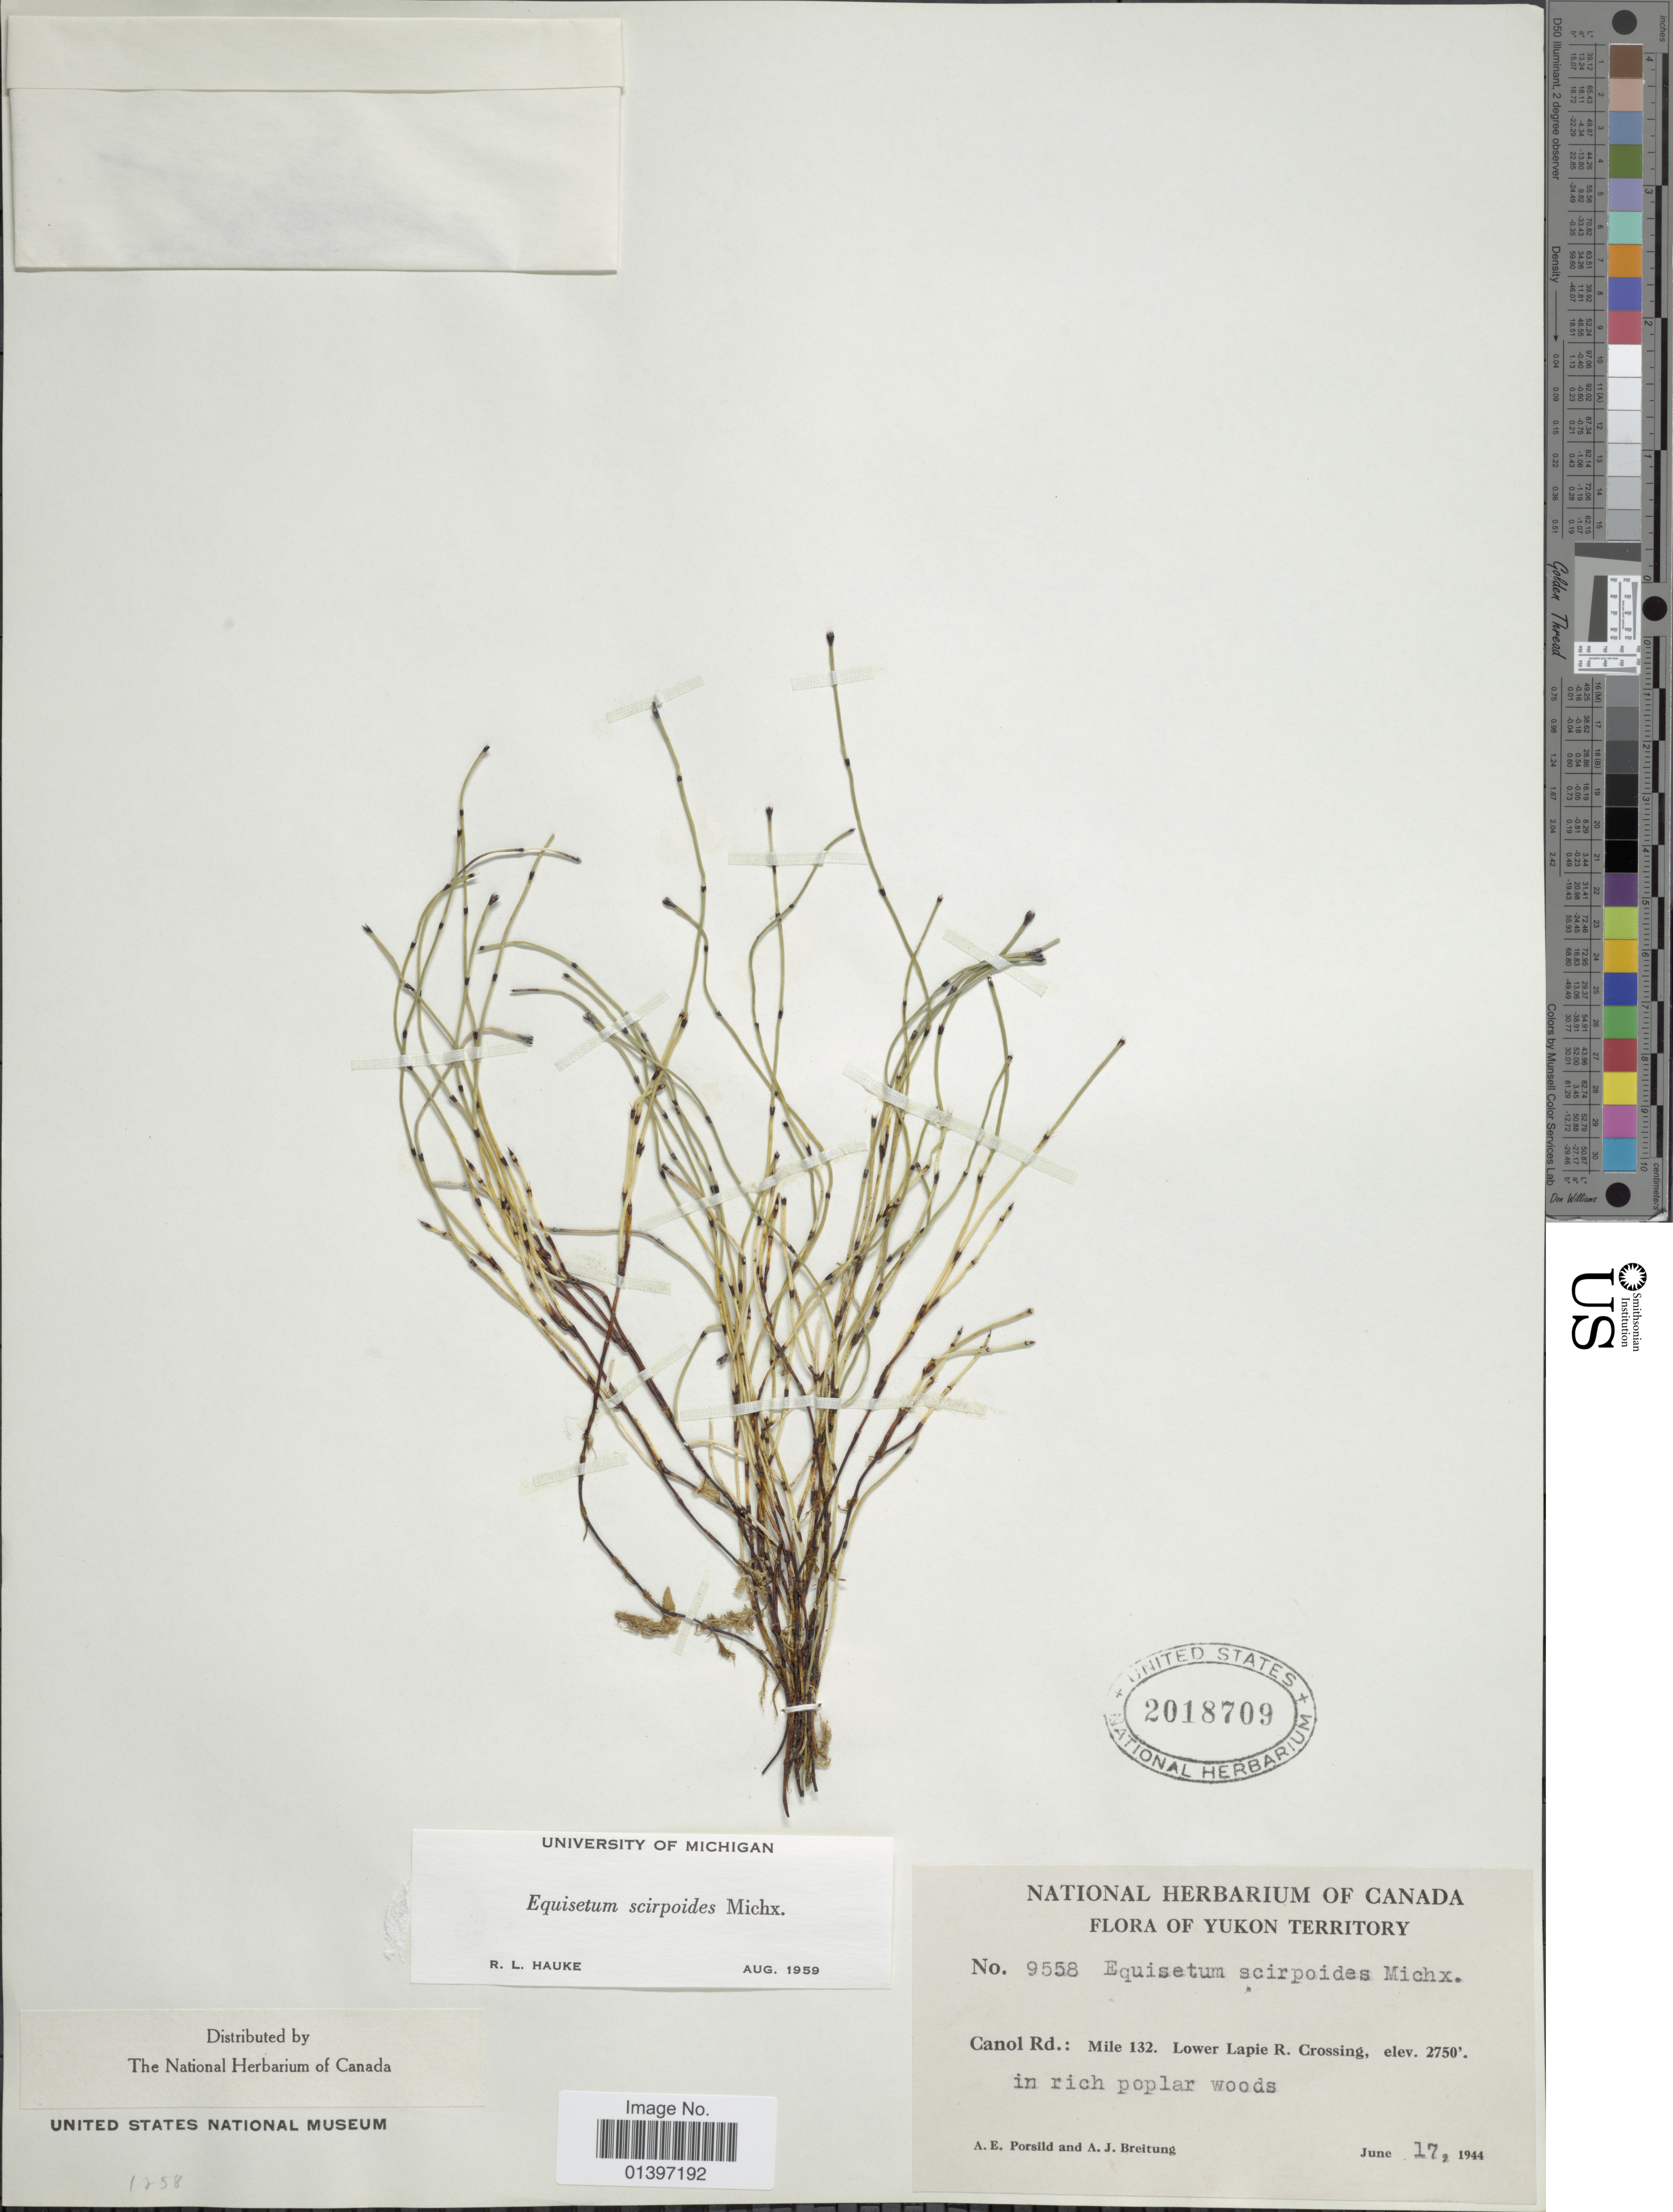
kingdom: Plantae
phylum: Tracheophyta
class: Polypodiopsida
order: Equisetales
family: Equisetaceae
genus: Equisetum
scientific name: Equisetum scirpoides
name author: Michx.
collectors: A. E. Porsild & A. Breitung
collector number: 9558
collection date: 1944-06-17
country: Canada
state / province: Yukon Territory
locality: Canol Rd.: Mile 132, lower Lapie R. Crossing, in rich poplar woods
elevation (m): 838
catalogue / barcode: US 2018709